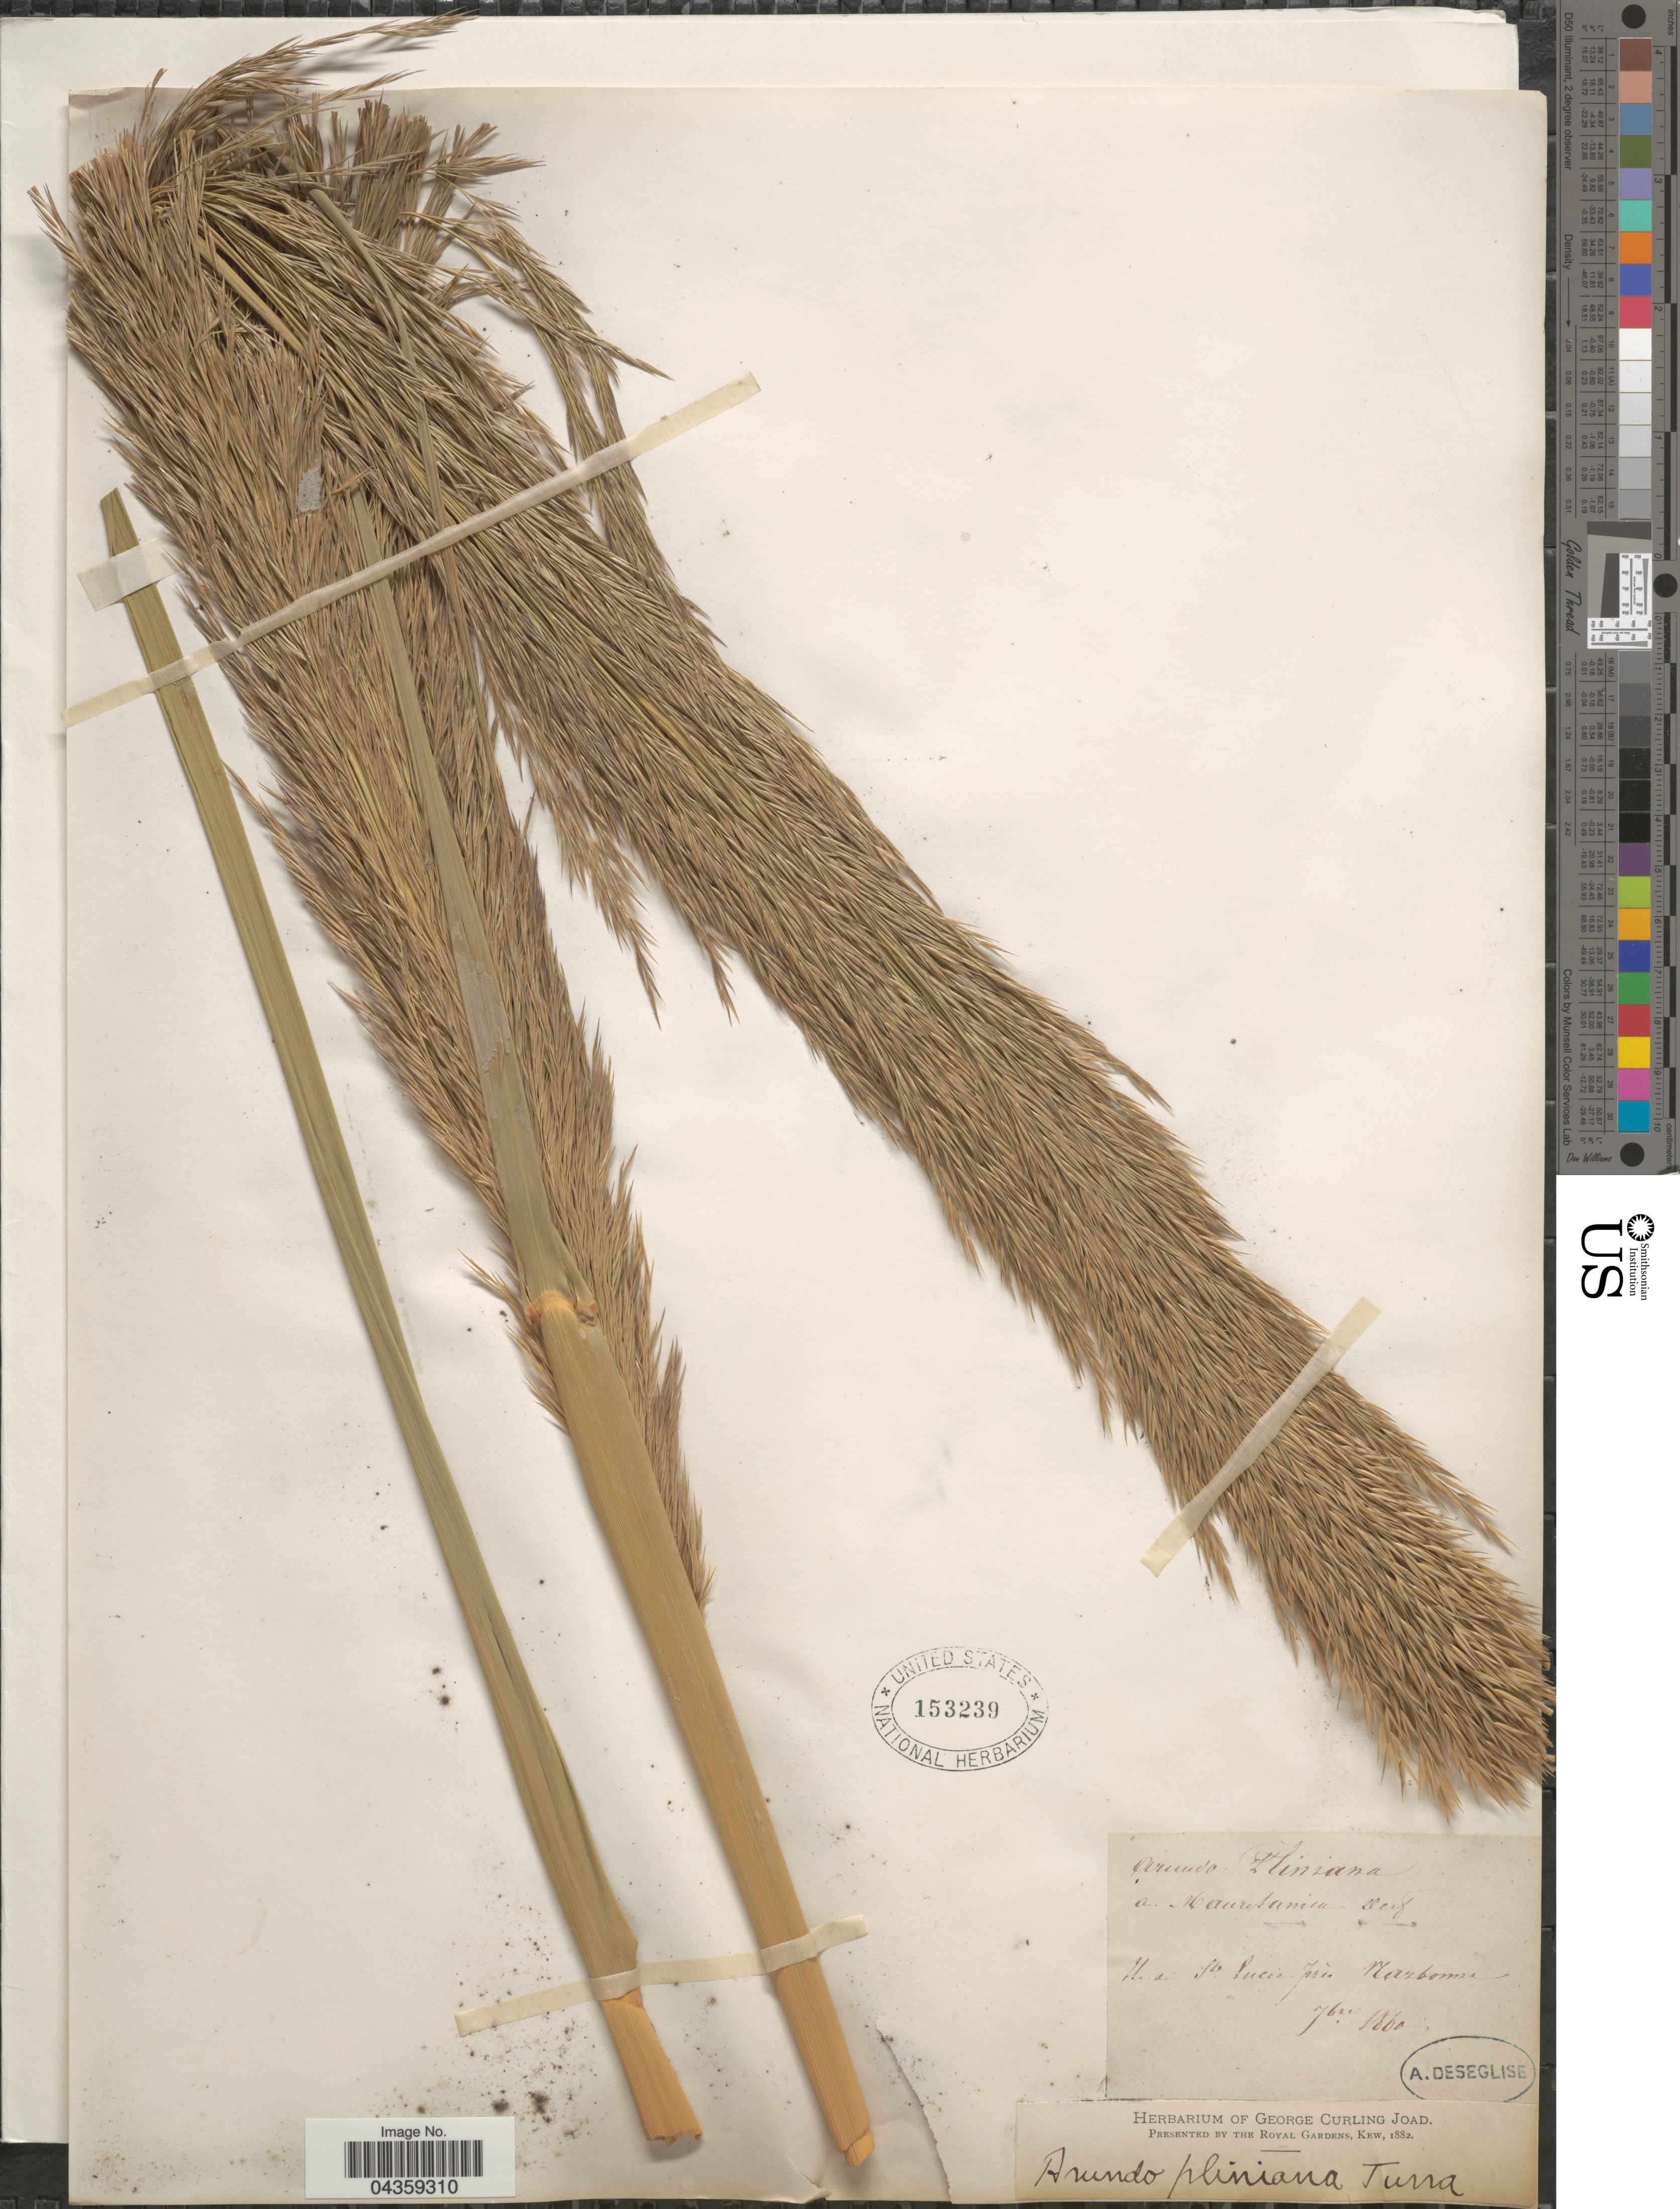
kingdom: Plantae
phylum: Tracheophyta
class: Liliopsida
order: Poales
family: Poaceae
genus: Arundo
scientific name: Arundo plinii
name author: Turra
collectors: A. Deseglise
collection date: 1860-09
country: France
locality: Ile de Ste Lucie pres Narbonne.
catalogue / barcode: US 153239